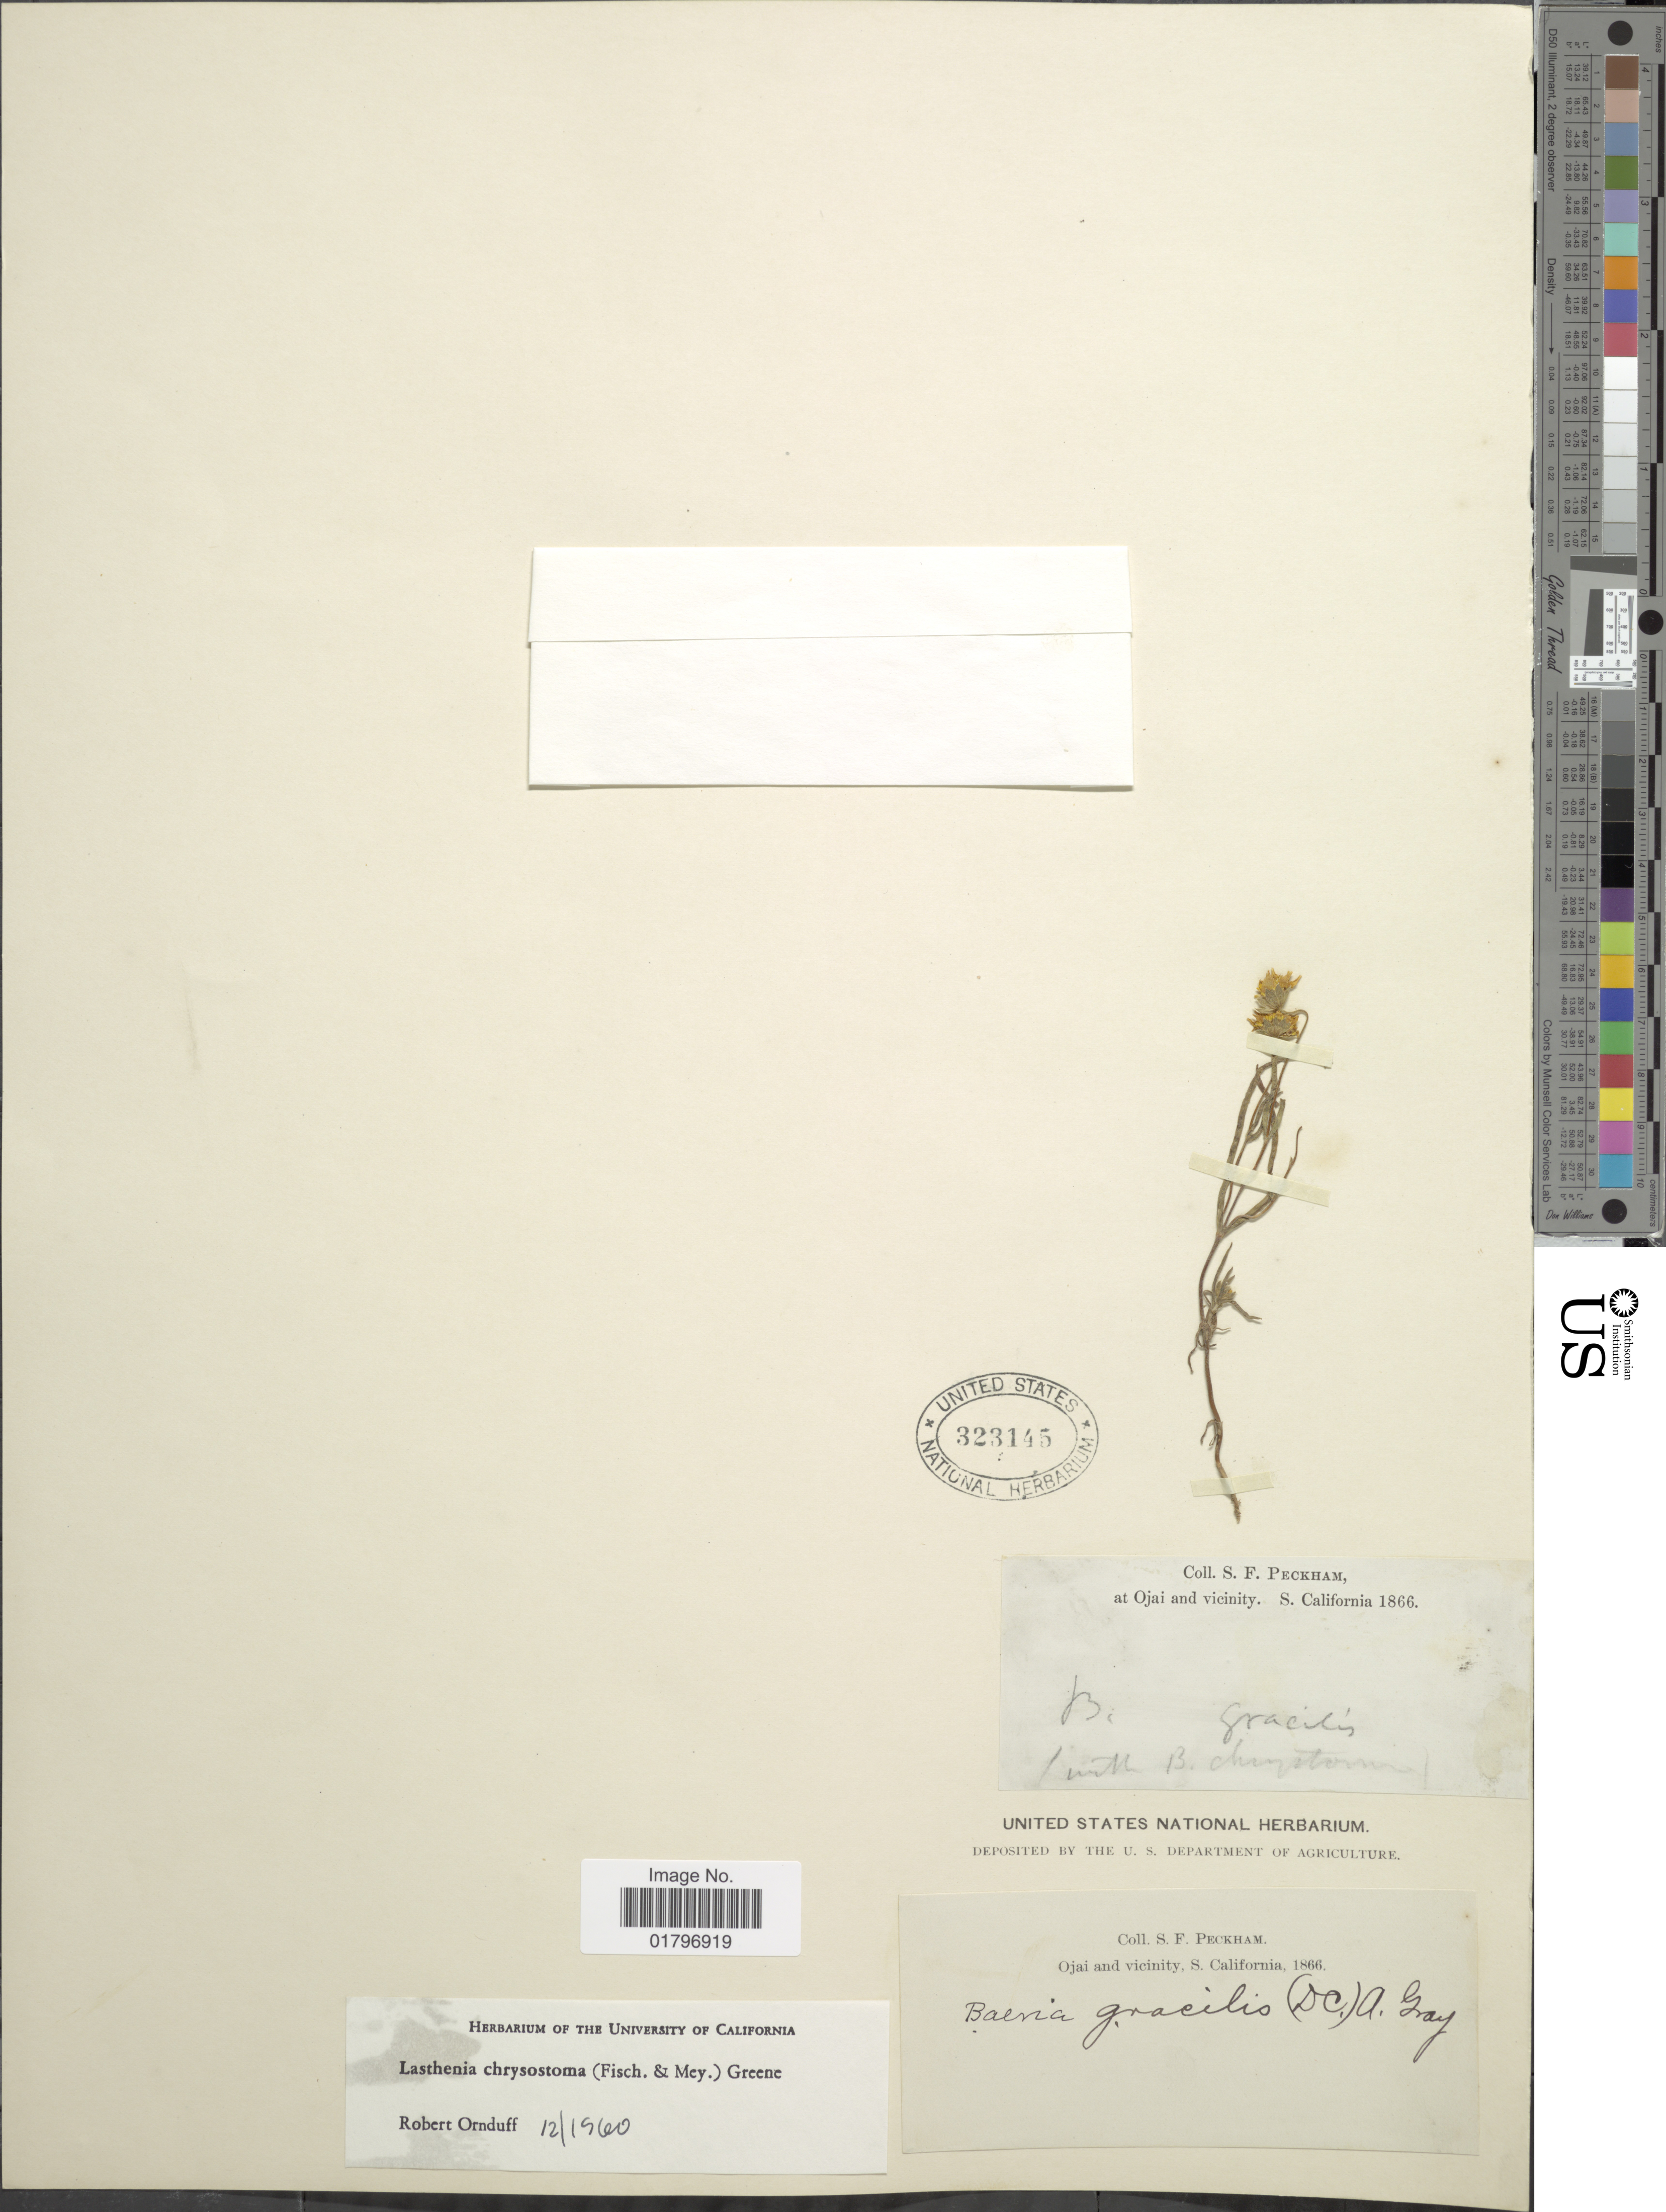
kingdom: Plantae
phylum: Tracheophyta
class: Magnoliopsida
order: Asterales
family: Asteraceae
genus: Lasthenia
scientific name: Lasthenia chrysostoma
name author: (Fisch. & C.A. Mey.) Greene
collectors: S. Peckham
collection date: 1866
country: United States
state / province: California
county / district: Ventura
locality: At Ojai and vicinity. S. California.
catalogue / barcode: US 323145